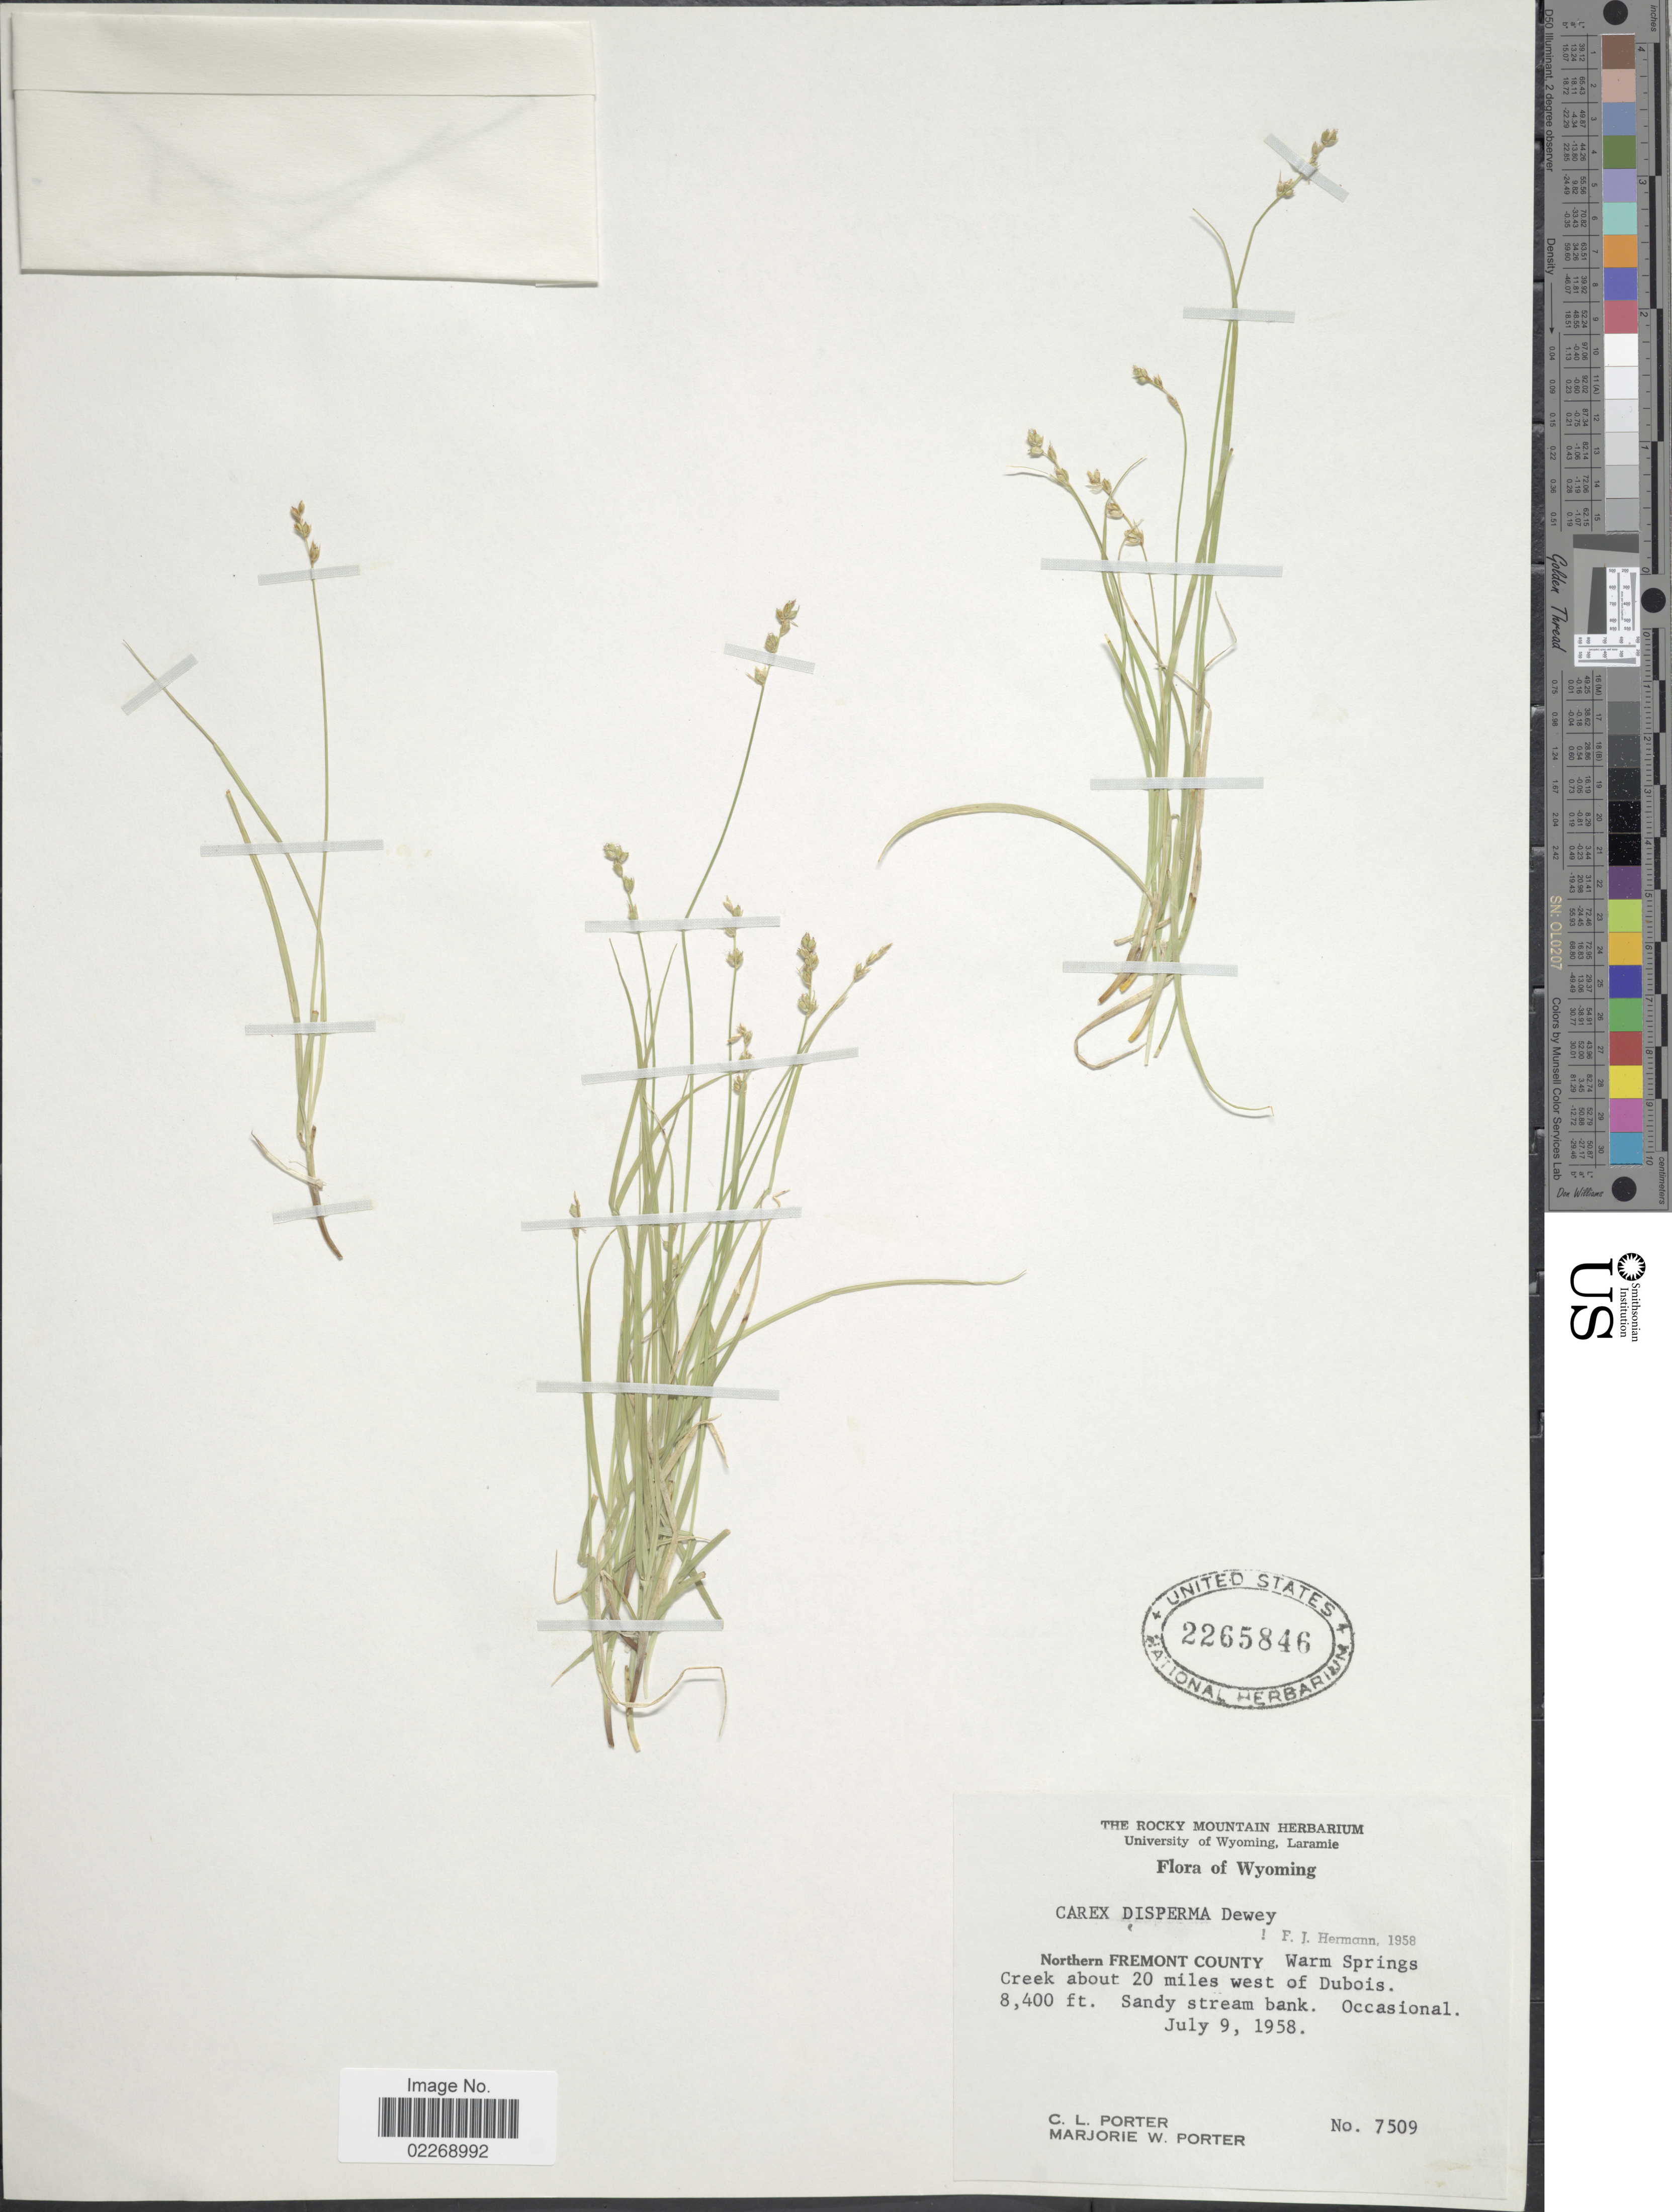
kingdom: Plantae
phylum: Tracheophyta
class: Liliopsida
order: Poales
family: Cyperaceae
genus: Carex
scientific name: Carex disperma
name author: Dewey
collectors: C. L. Porter & M. Porter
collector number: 7509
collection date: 1958-07-09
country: United States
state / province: Wyoming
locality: Northern Fremont County Warm Springs Creek about 20 miles west of Dubois. Sandy stream bank.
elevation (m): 2560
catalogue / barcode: US 2265846